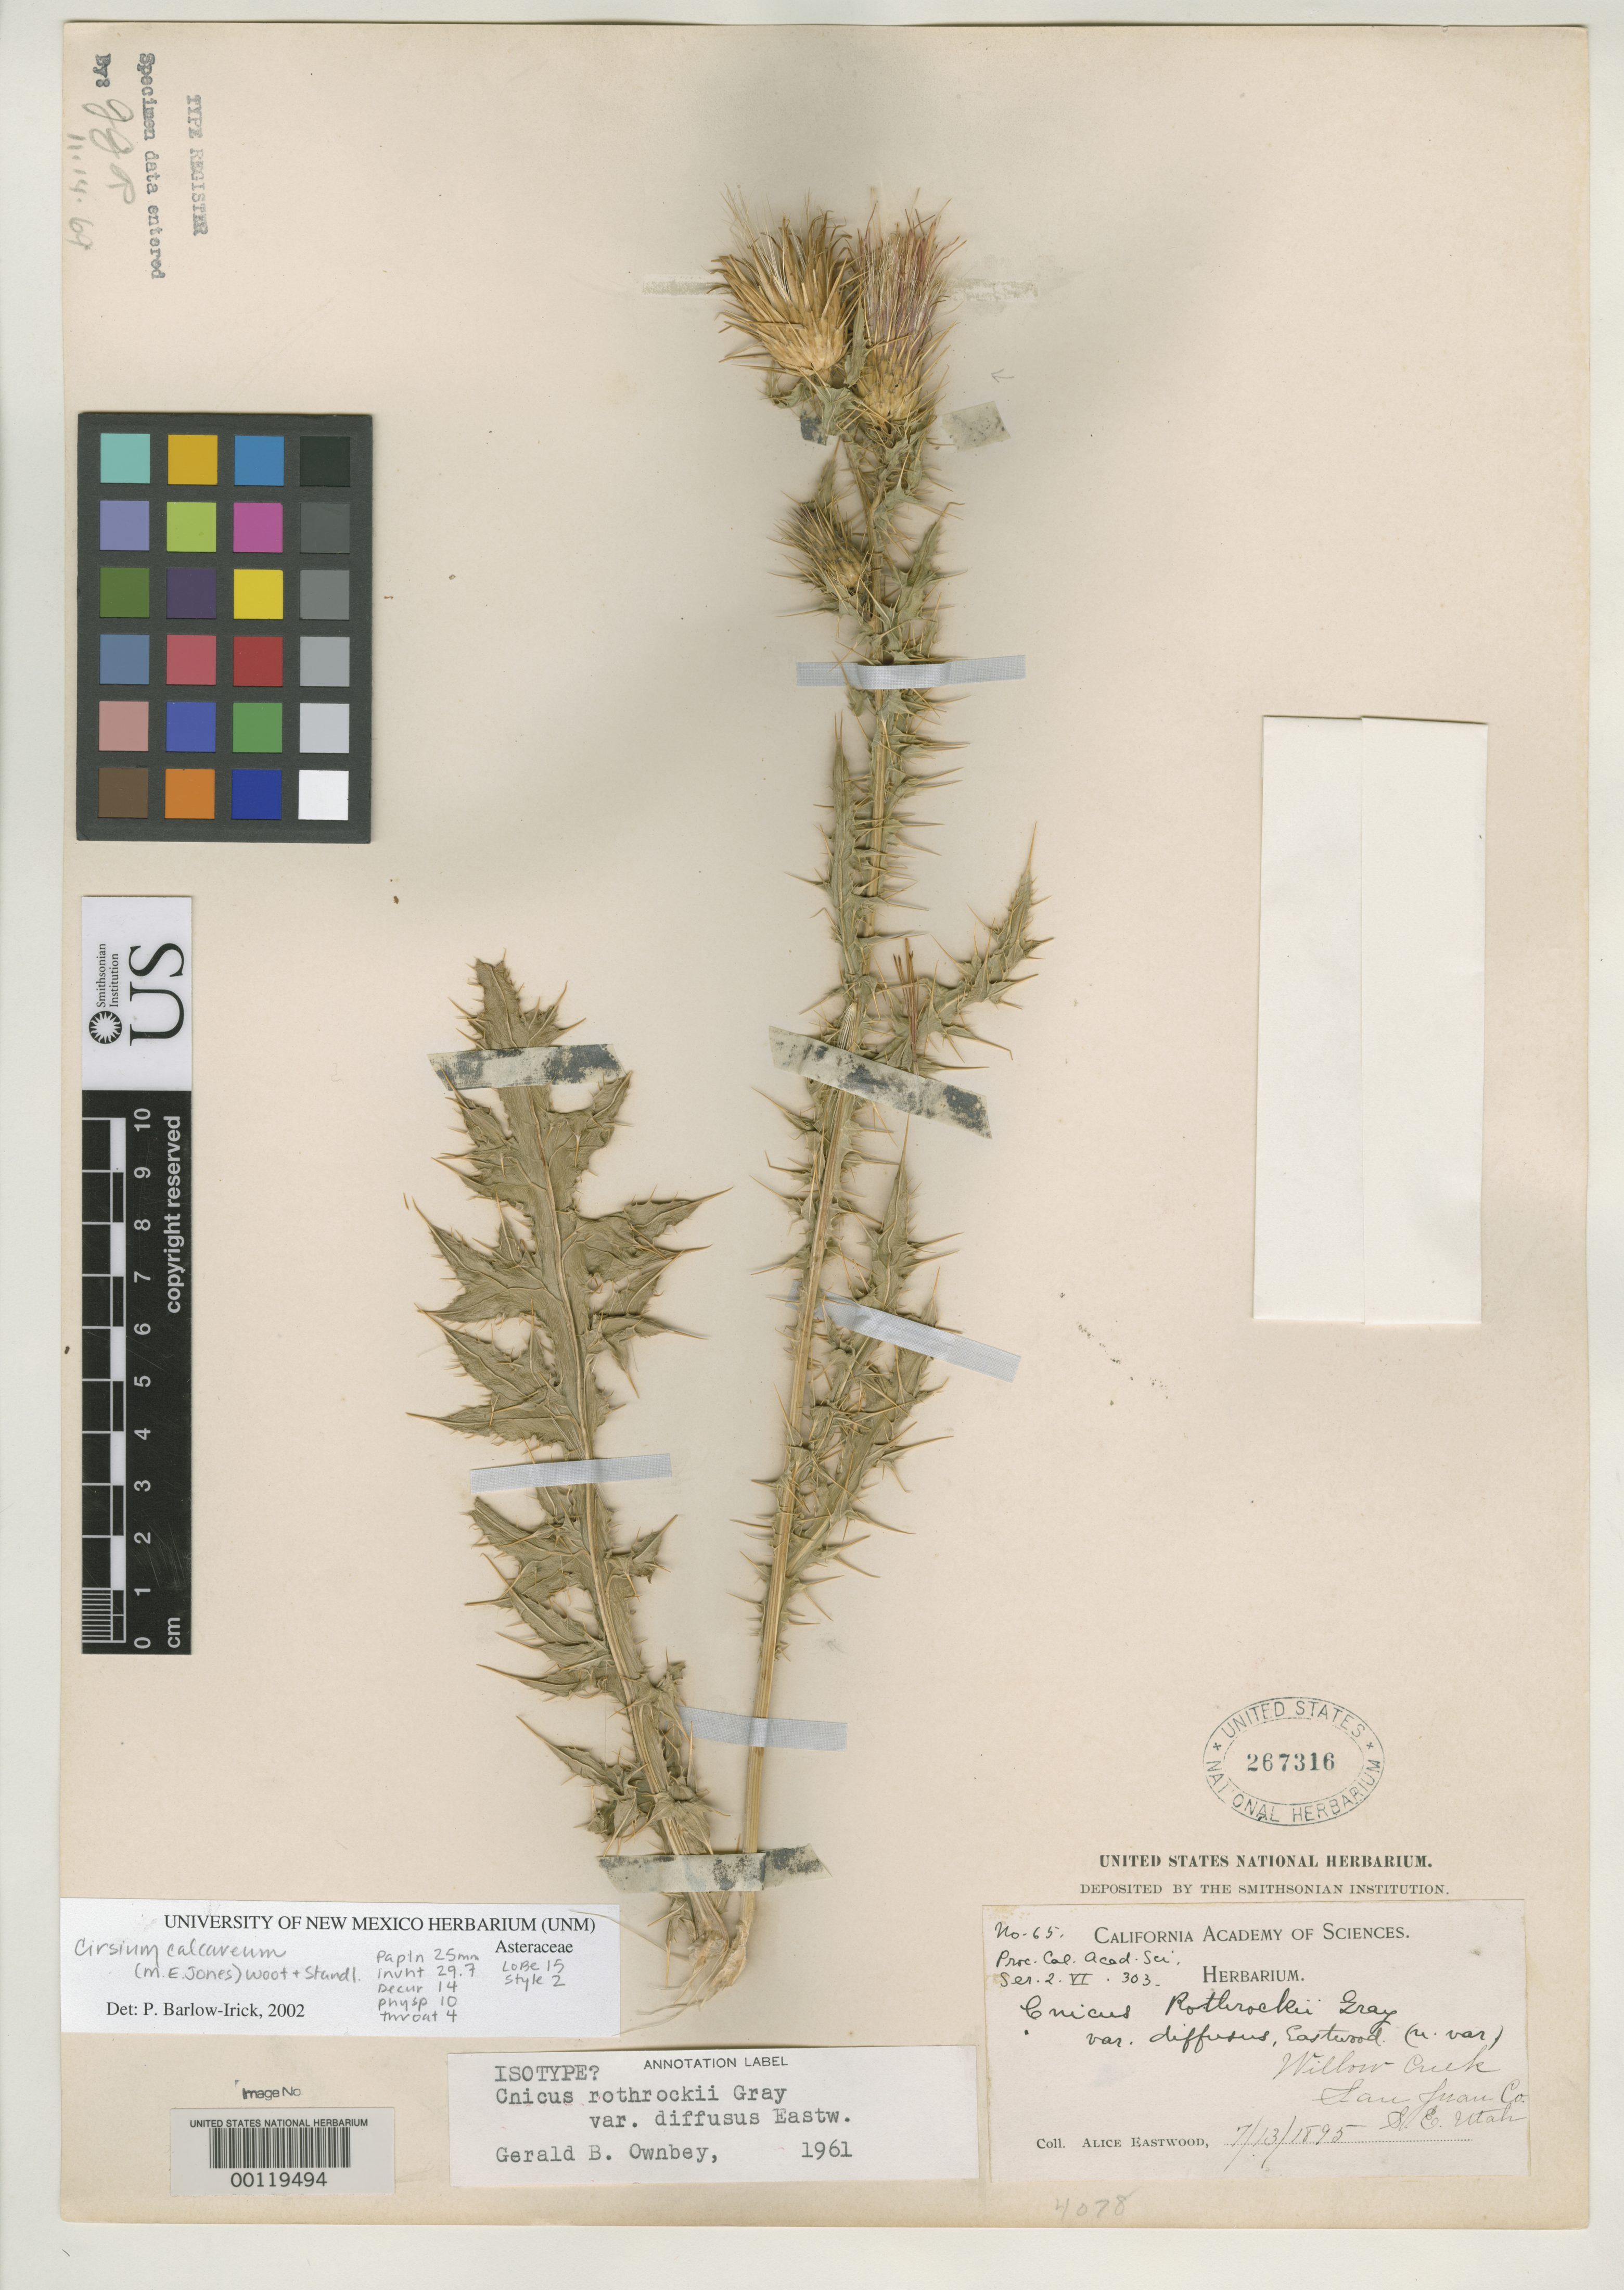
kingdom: Plantae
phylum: Tracheophyta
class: Magnoliopsida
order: Asterales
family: Asteraceae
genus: Cnicus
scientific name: Cnicus rothrockii var. diffusus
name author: Eastw.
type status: Isotype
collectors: A. Eastwood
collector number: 65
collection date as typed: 13 Jul 1895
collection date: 1895-07-13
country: United States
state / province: Utah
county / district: San Juan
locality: Willow Creek.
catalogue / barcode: US 267316